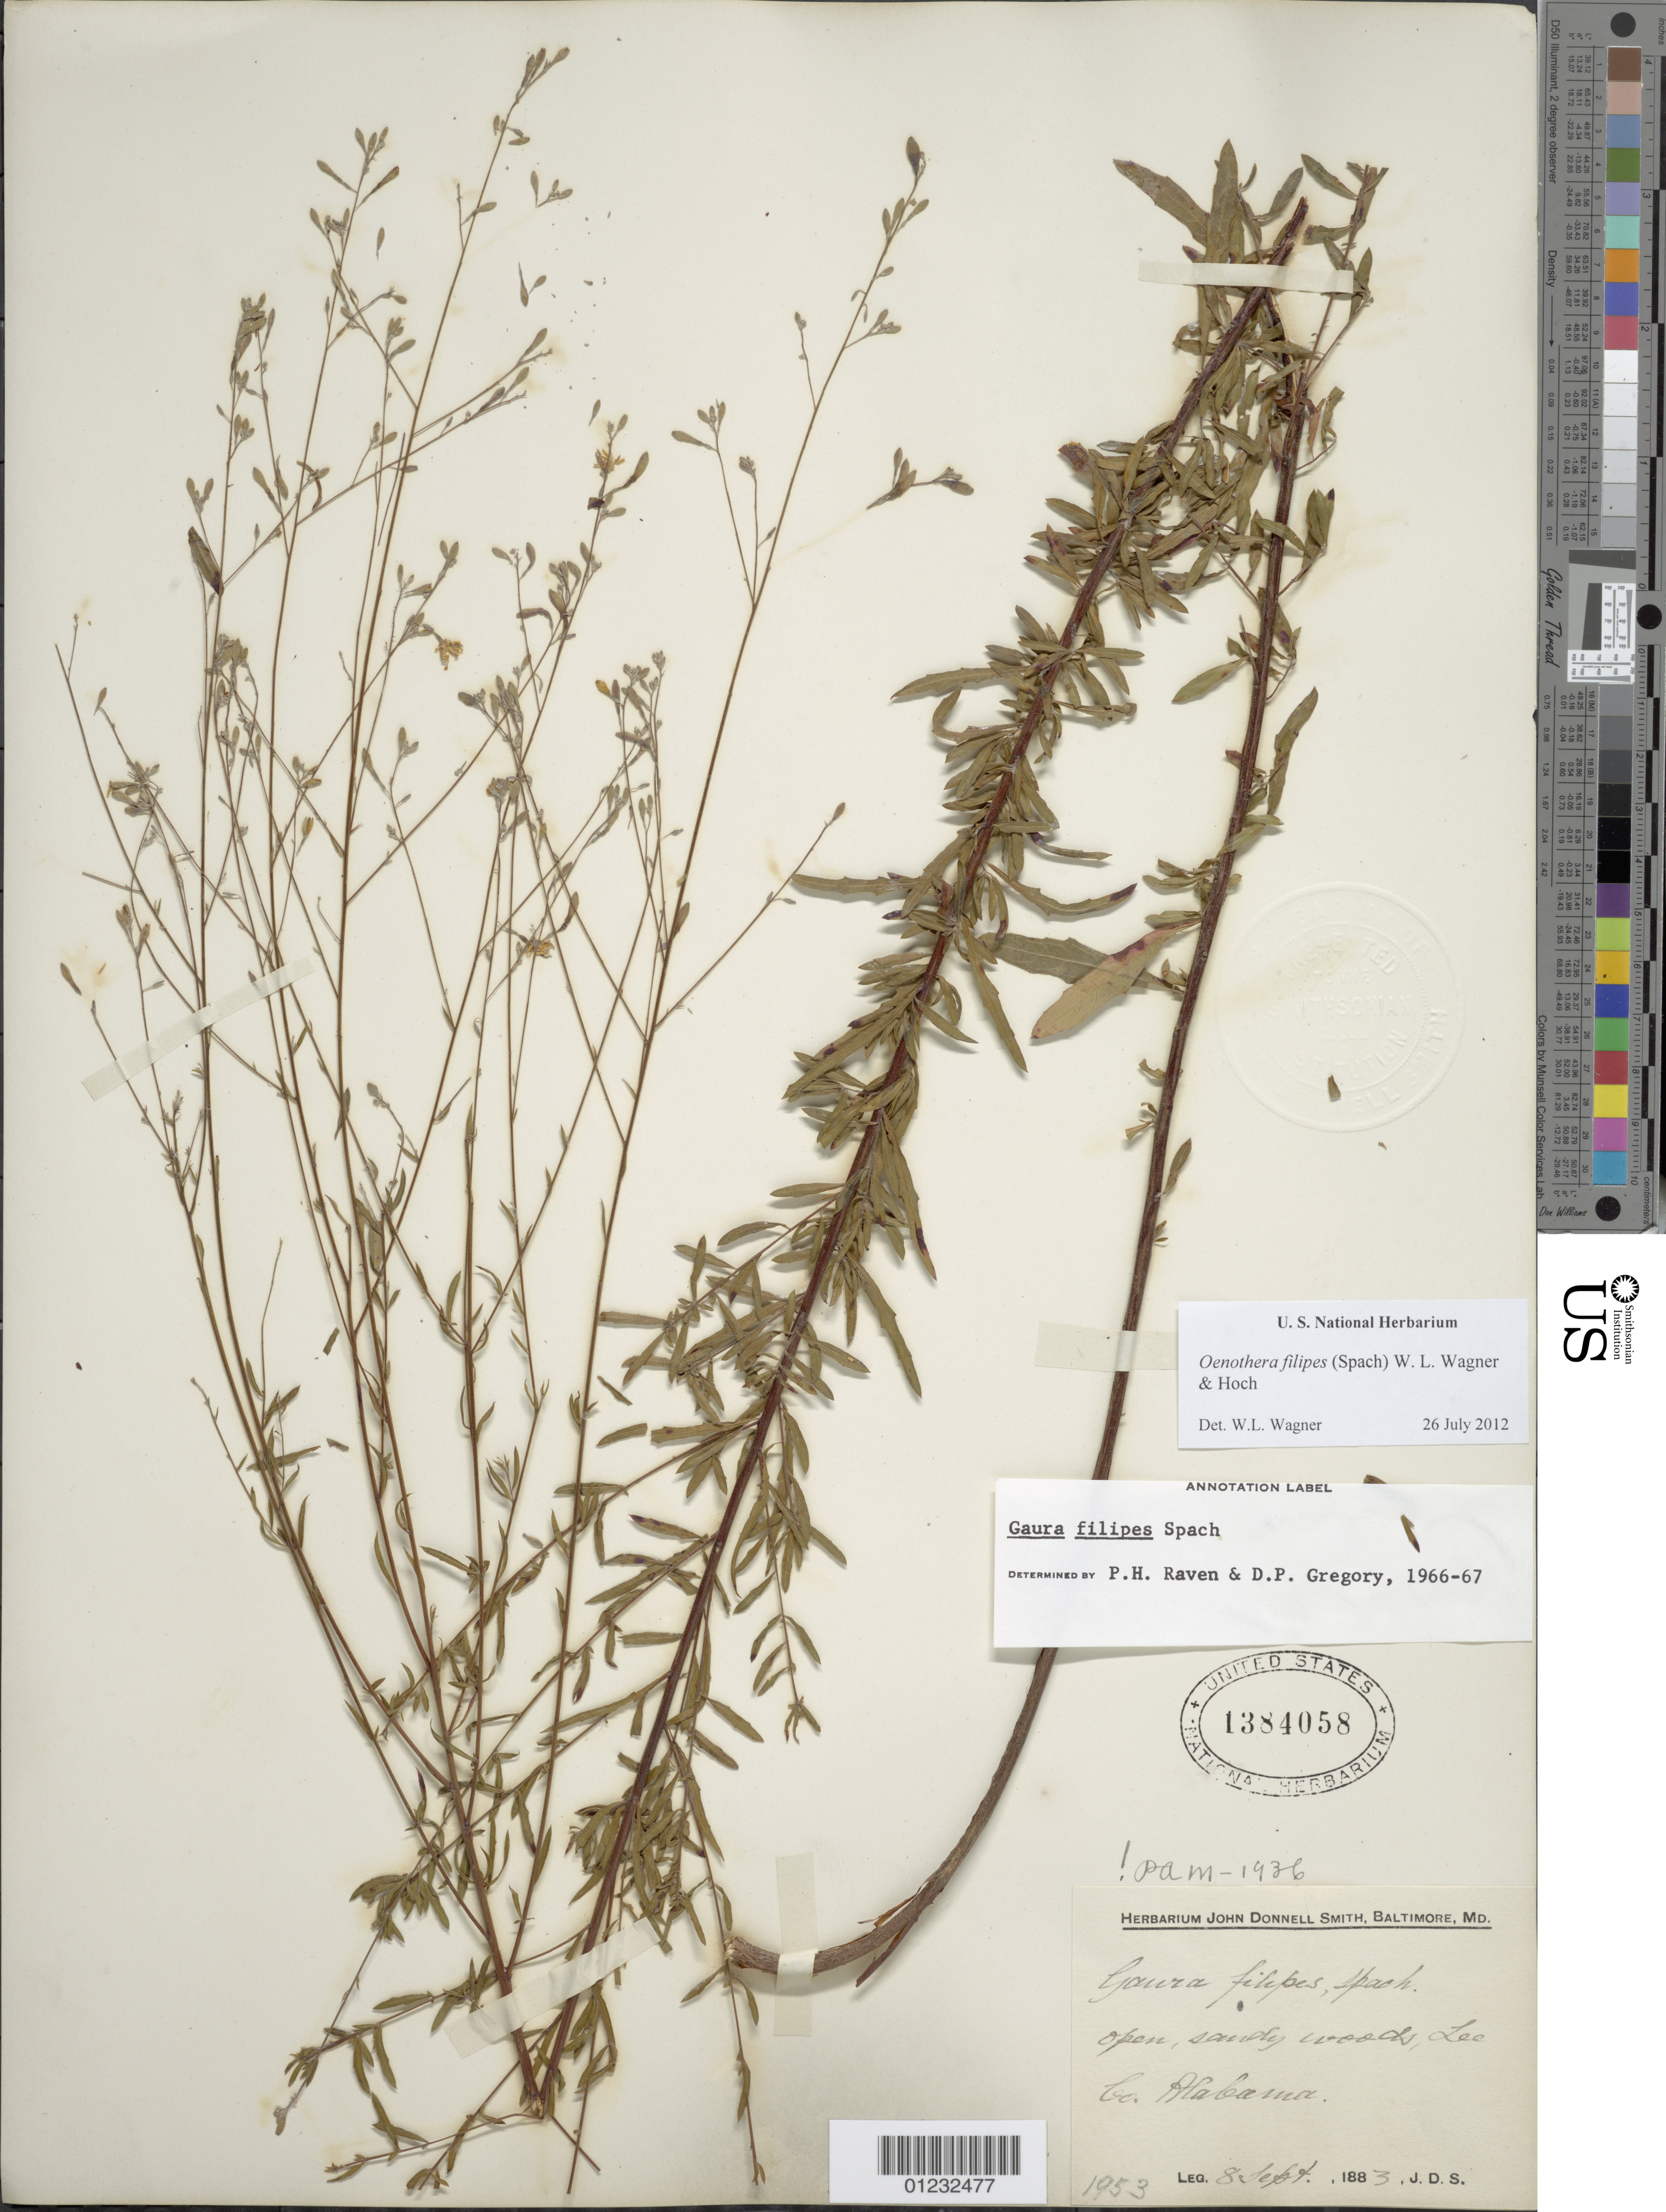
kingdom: Plantae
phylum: Tracheophyta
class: Magnoliopsida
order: Myrtales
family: Onagraceae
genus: Oenothera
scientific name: Oenothera filipes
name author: (Spach) W.L. Wagner & Hoch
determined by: Wagner, W. L., (BOT), Smithsonian Institution - National Museum of Natural History (UNITED STATES)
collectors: J. Donnell Smith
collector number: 1953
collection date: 1883-09-08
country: United States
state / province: Alabama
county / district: Lee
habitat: Open, sandy wood.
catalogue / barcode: US 1384058